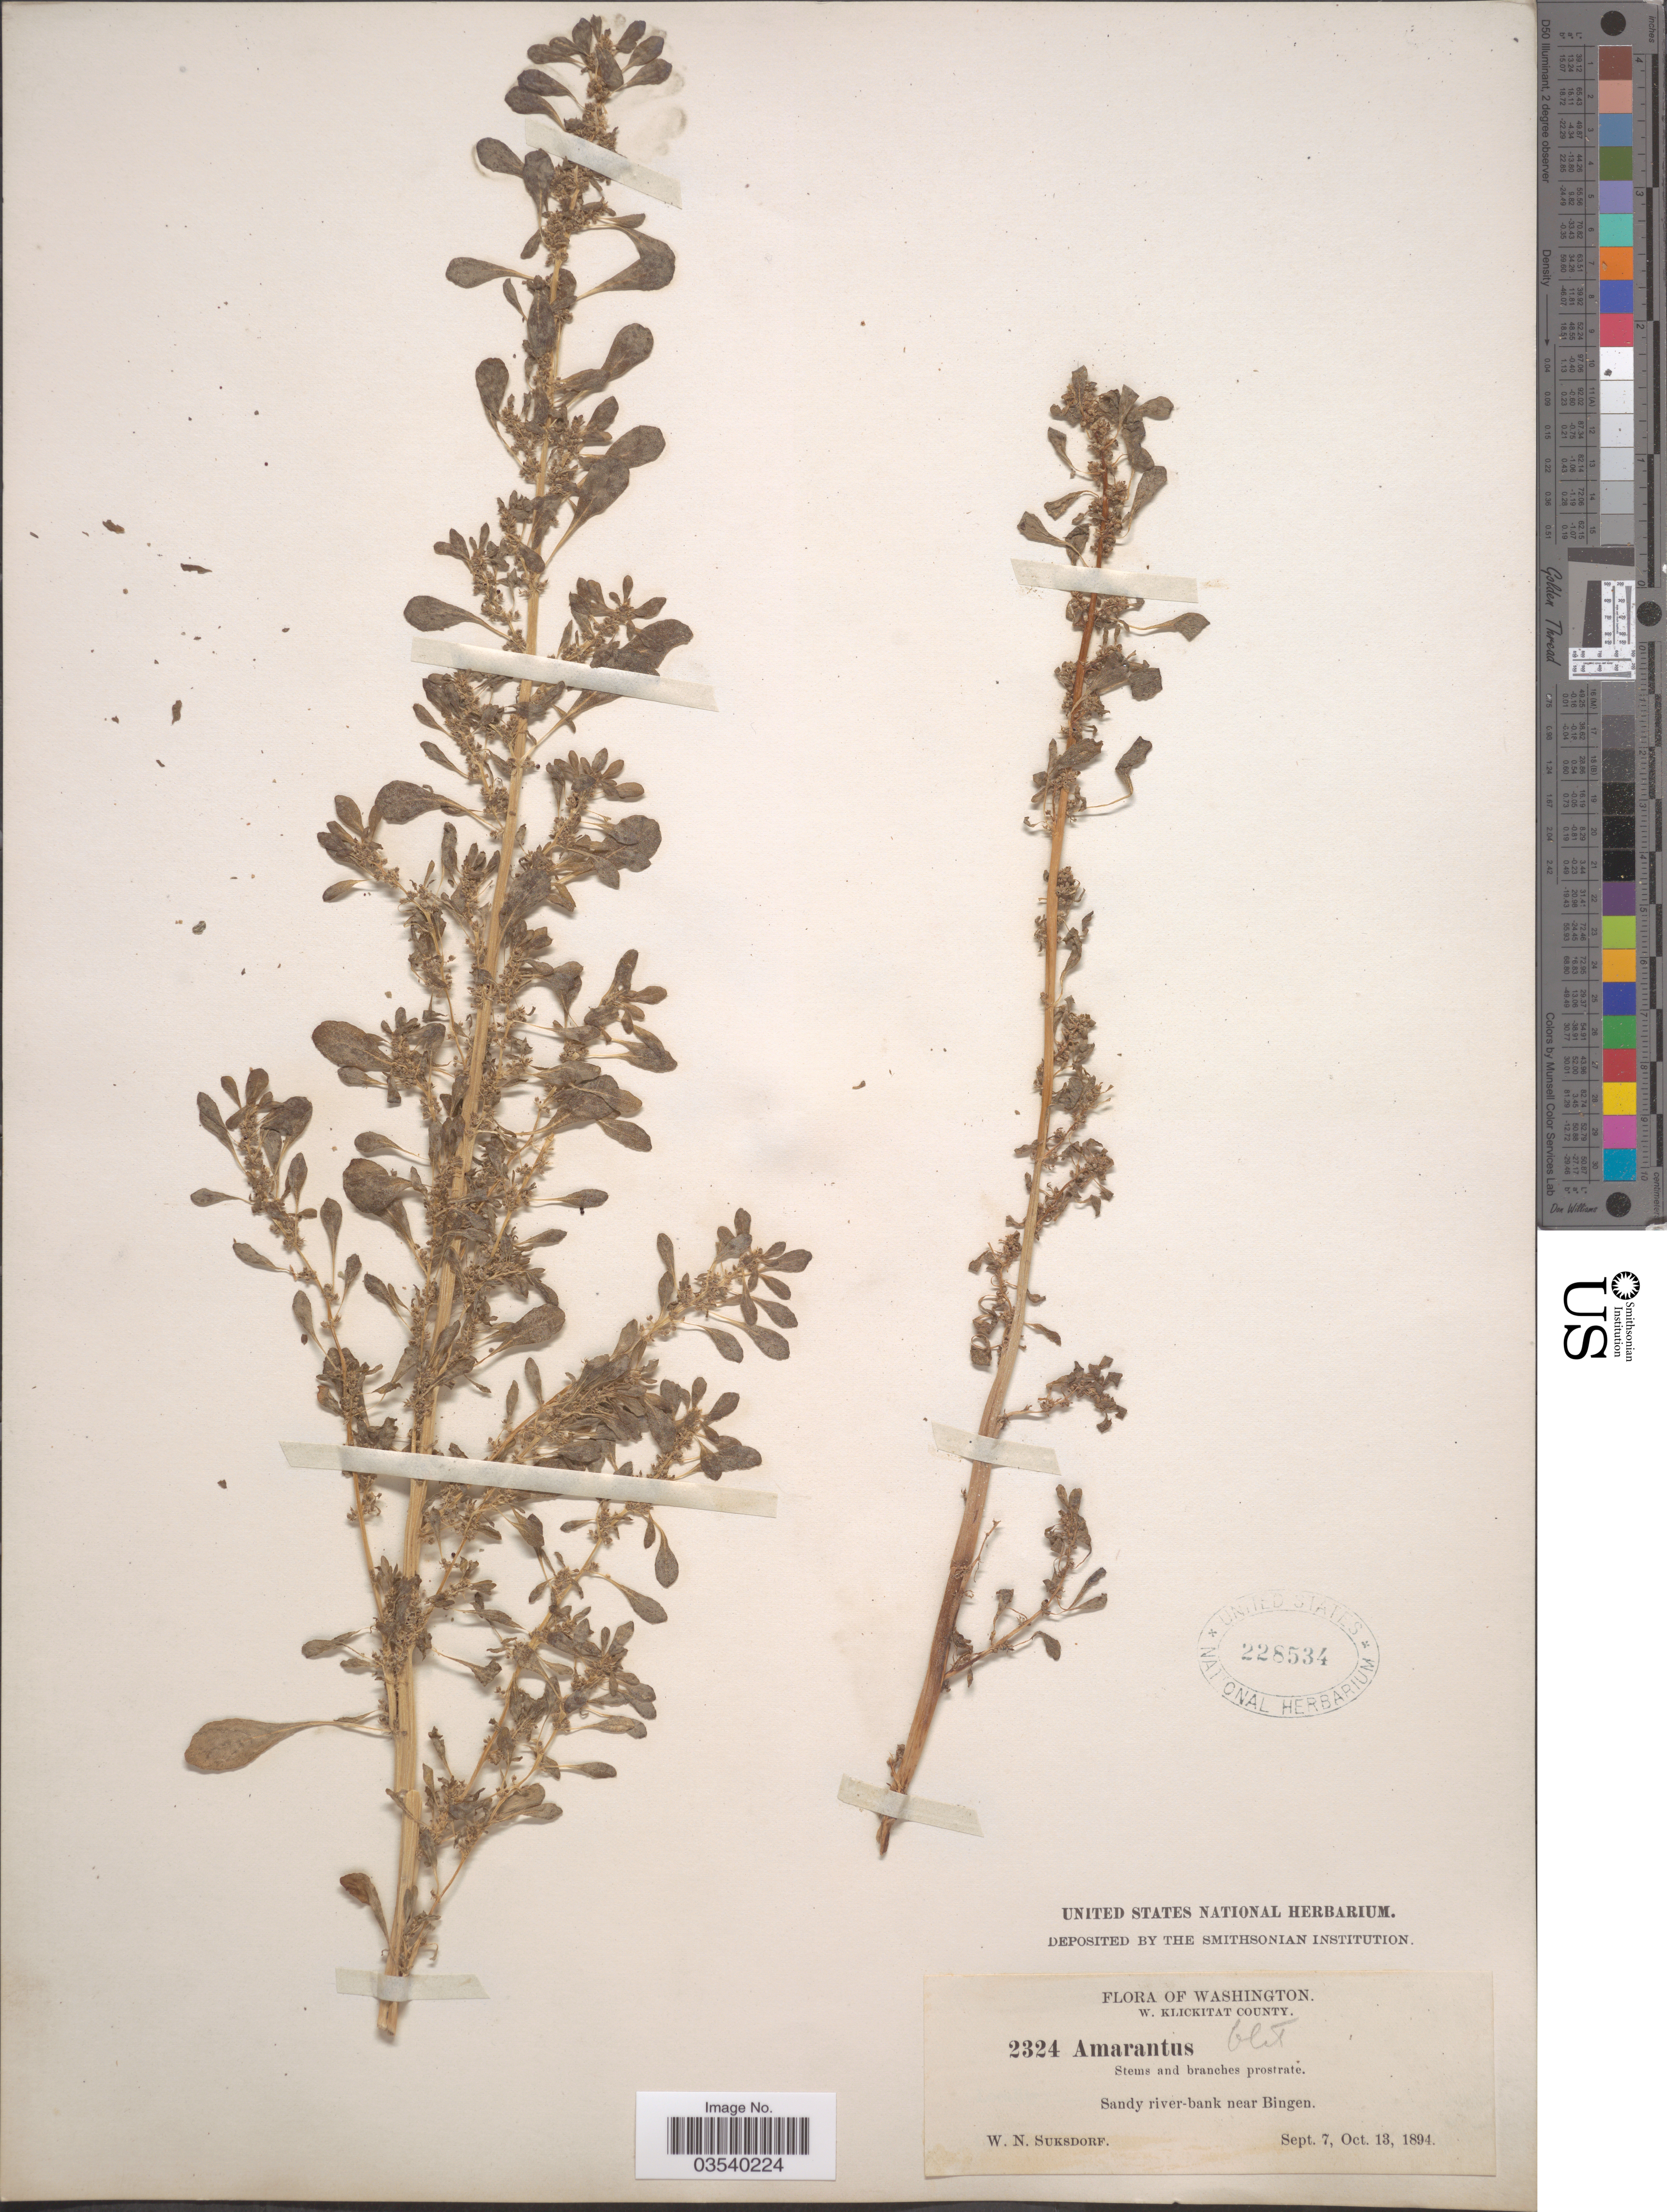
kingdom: Plantae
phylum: Tracheophyta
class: Magnoliopsida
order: Caryophyllales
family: Amaranthaceae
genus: Amaranthus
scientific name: Amaranthus californicus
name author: (Moq.) S. Watson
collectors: W. N. Suksdorf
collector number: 2324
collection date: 1894-09-07/1894-10-13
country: United States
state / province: Washington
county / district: Klickitat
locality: W. Klickitat County. Sandy river-bank near Bingen.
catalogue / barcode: US 228534